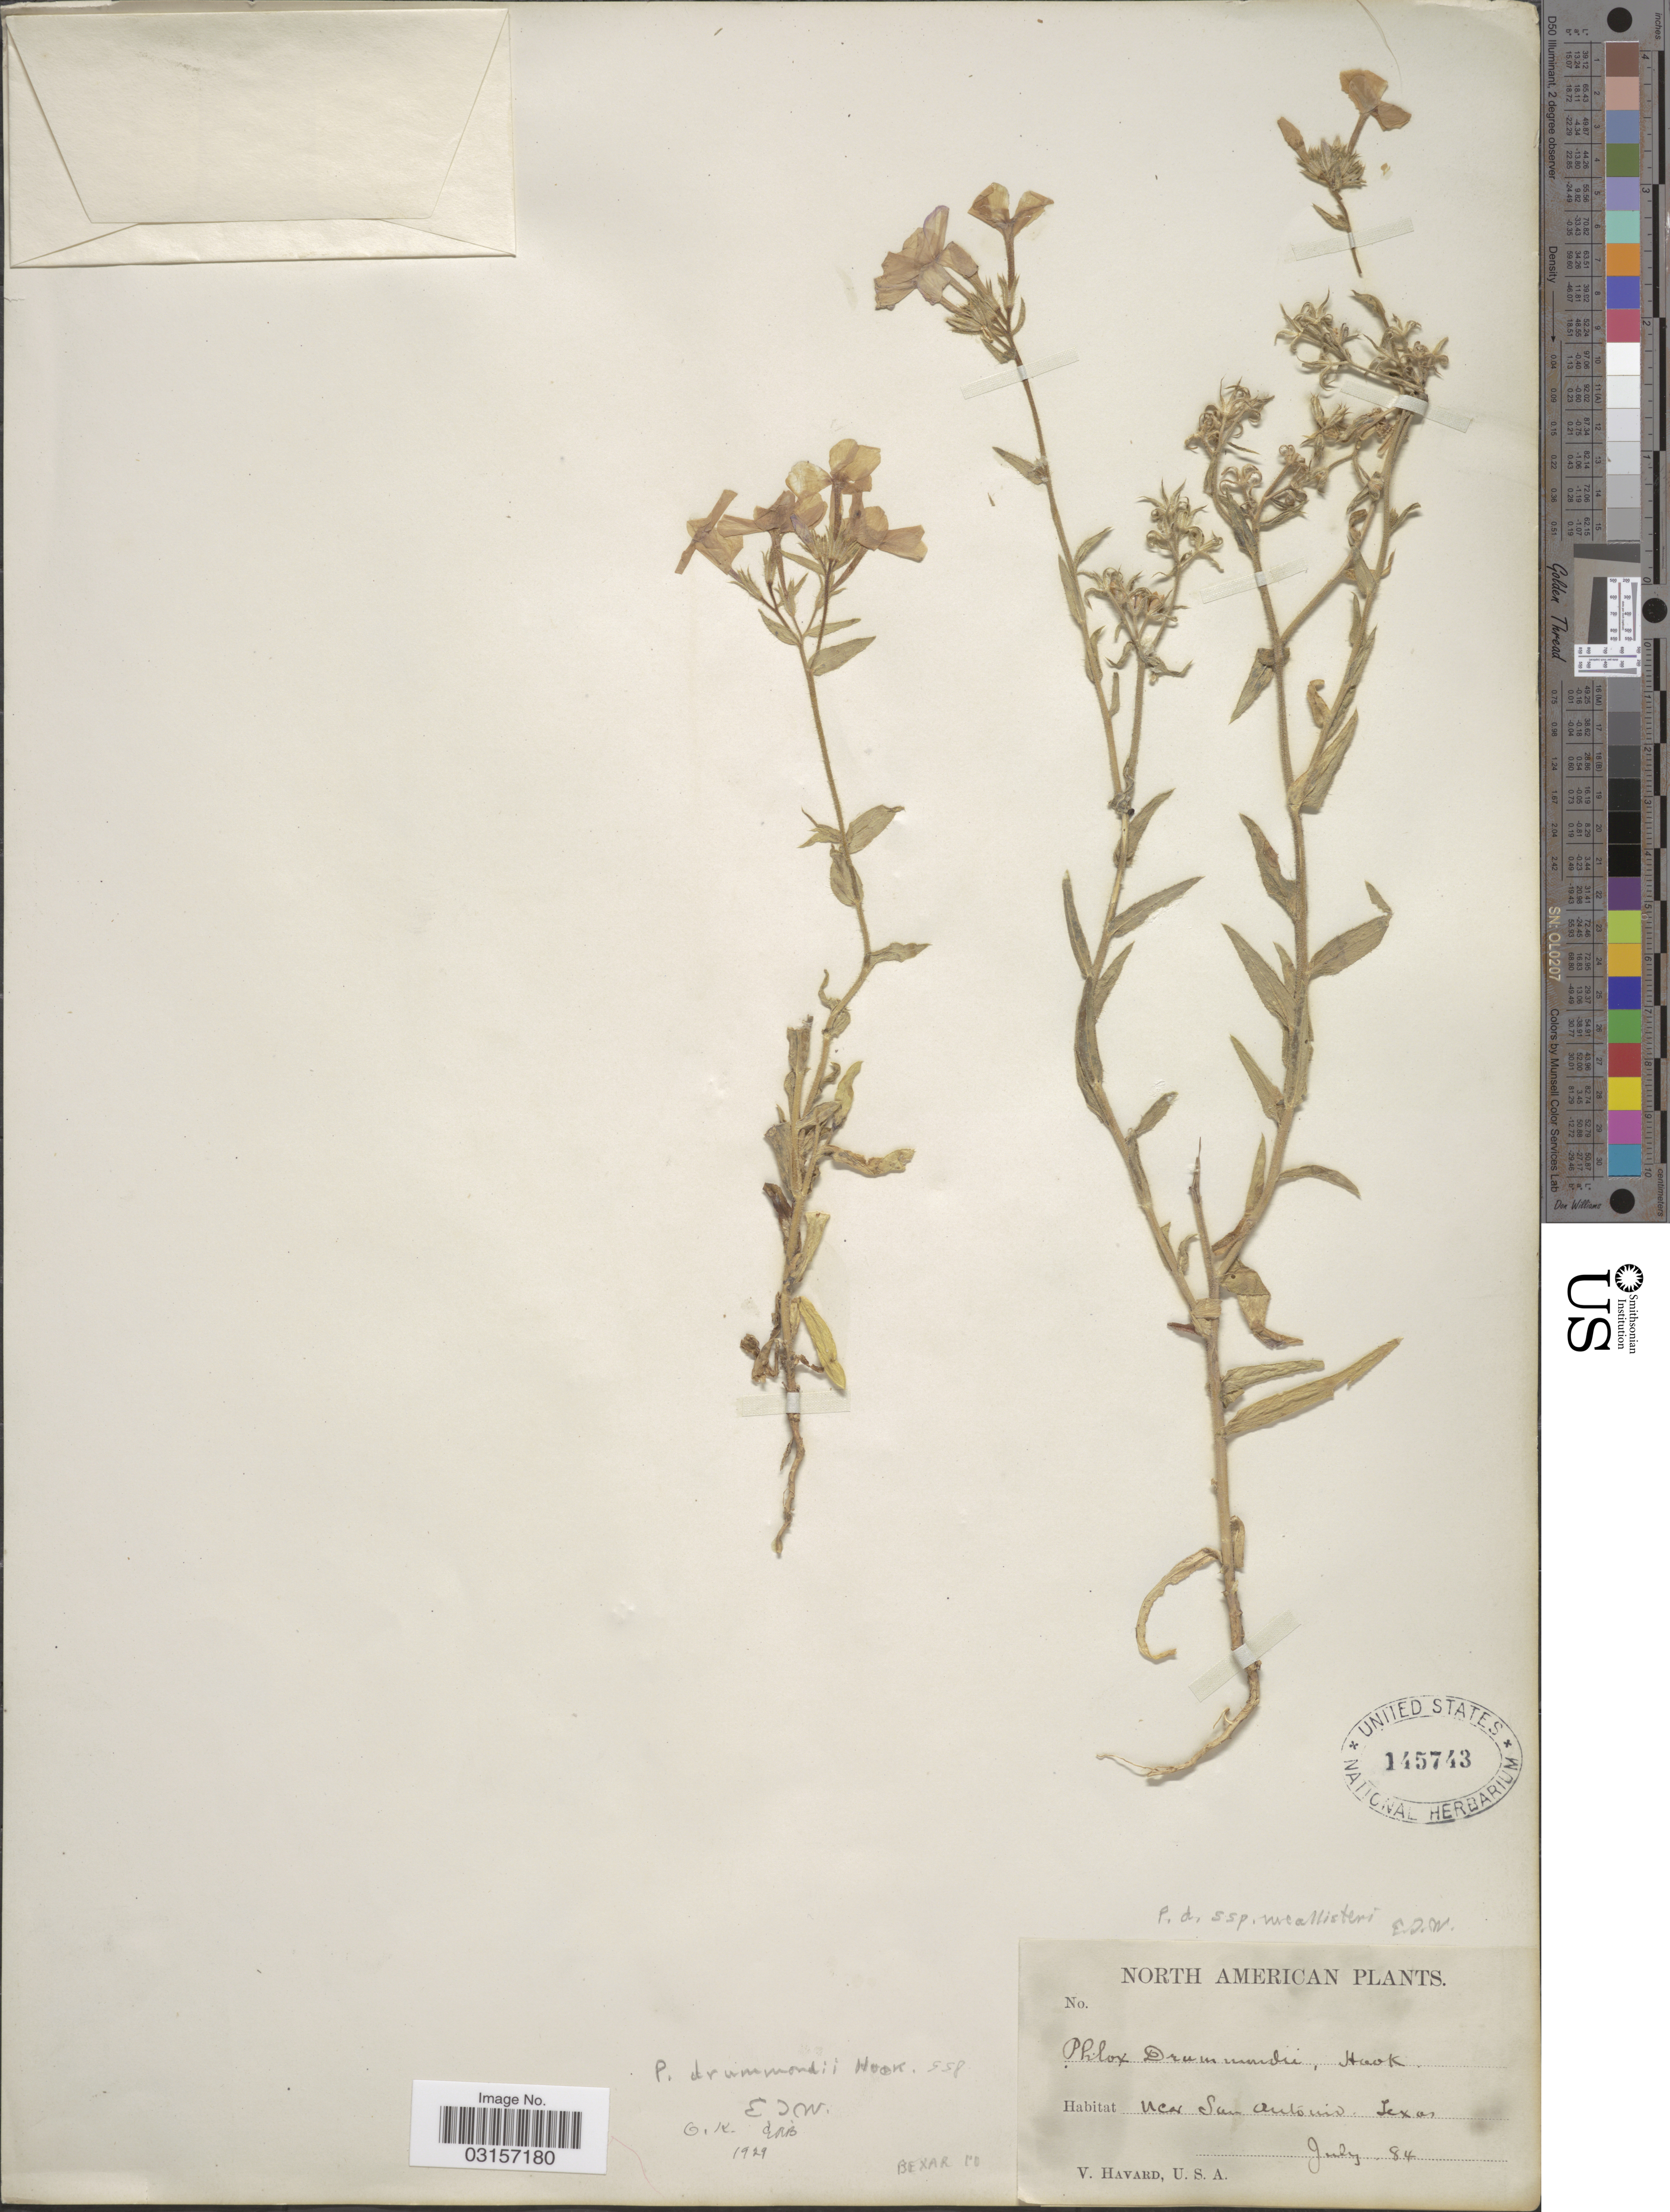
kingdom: Plantae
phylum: Tracheophyta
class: Magnoliopsida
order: Ericales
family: Polemoniaceae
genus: Phlox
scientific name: Phlox drummondii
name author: Hook.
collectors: V. Havard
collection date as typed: Transcribed d/m/y: /7/84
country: United States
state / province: Texas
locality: Near San Antonio, Bexar Co., Texas.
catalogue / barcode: US 145743